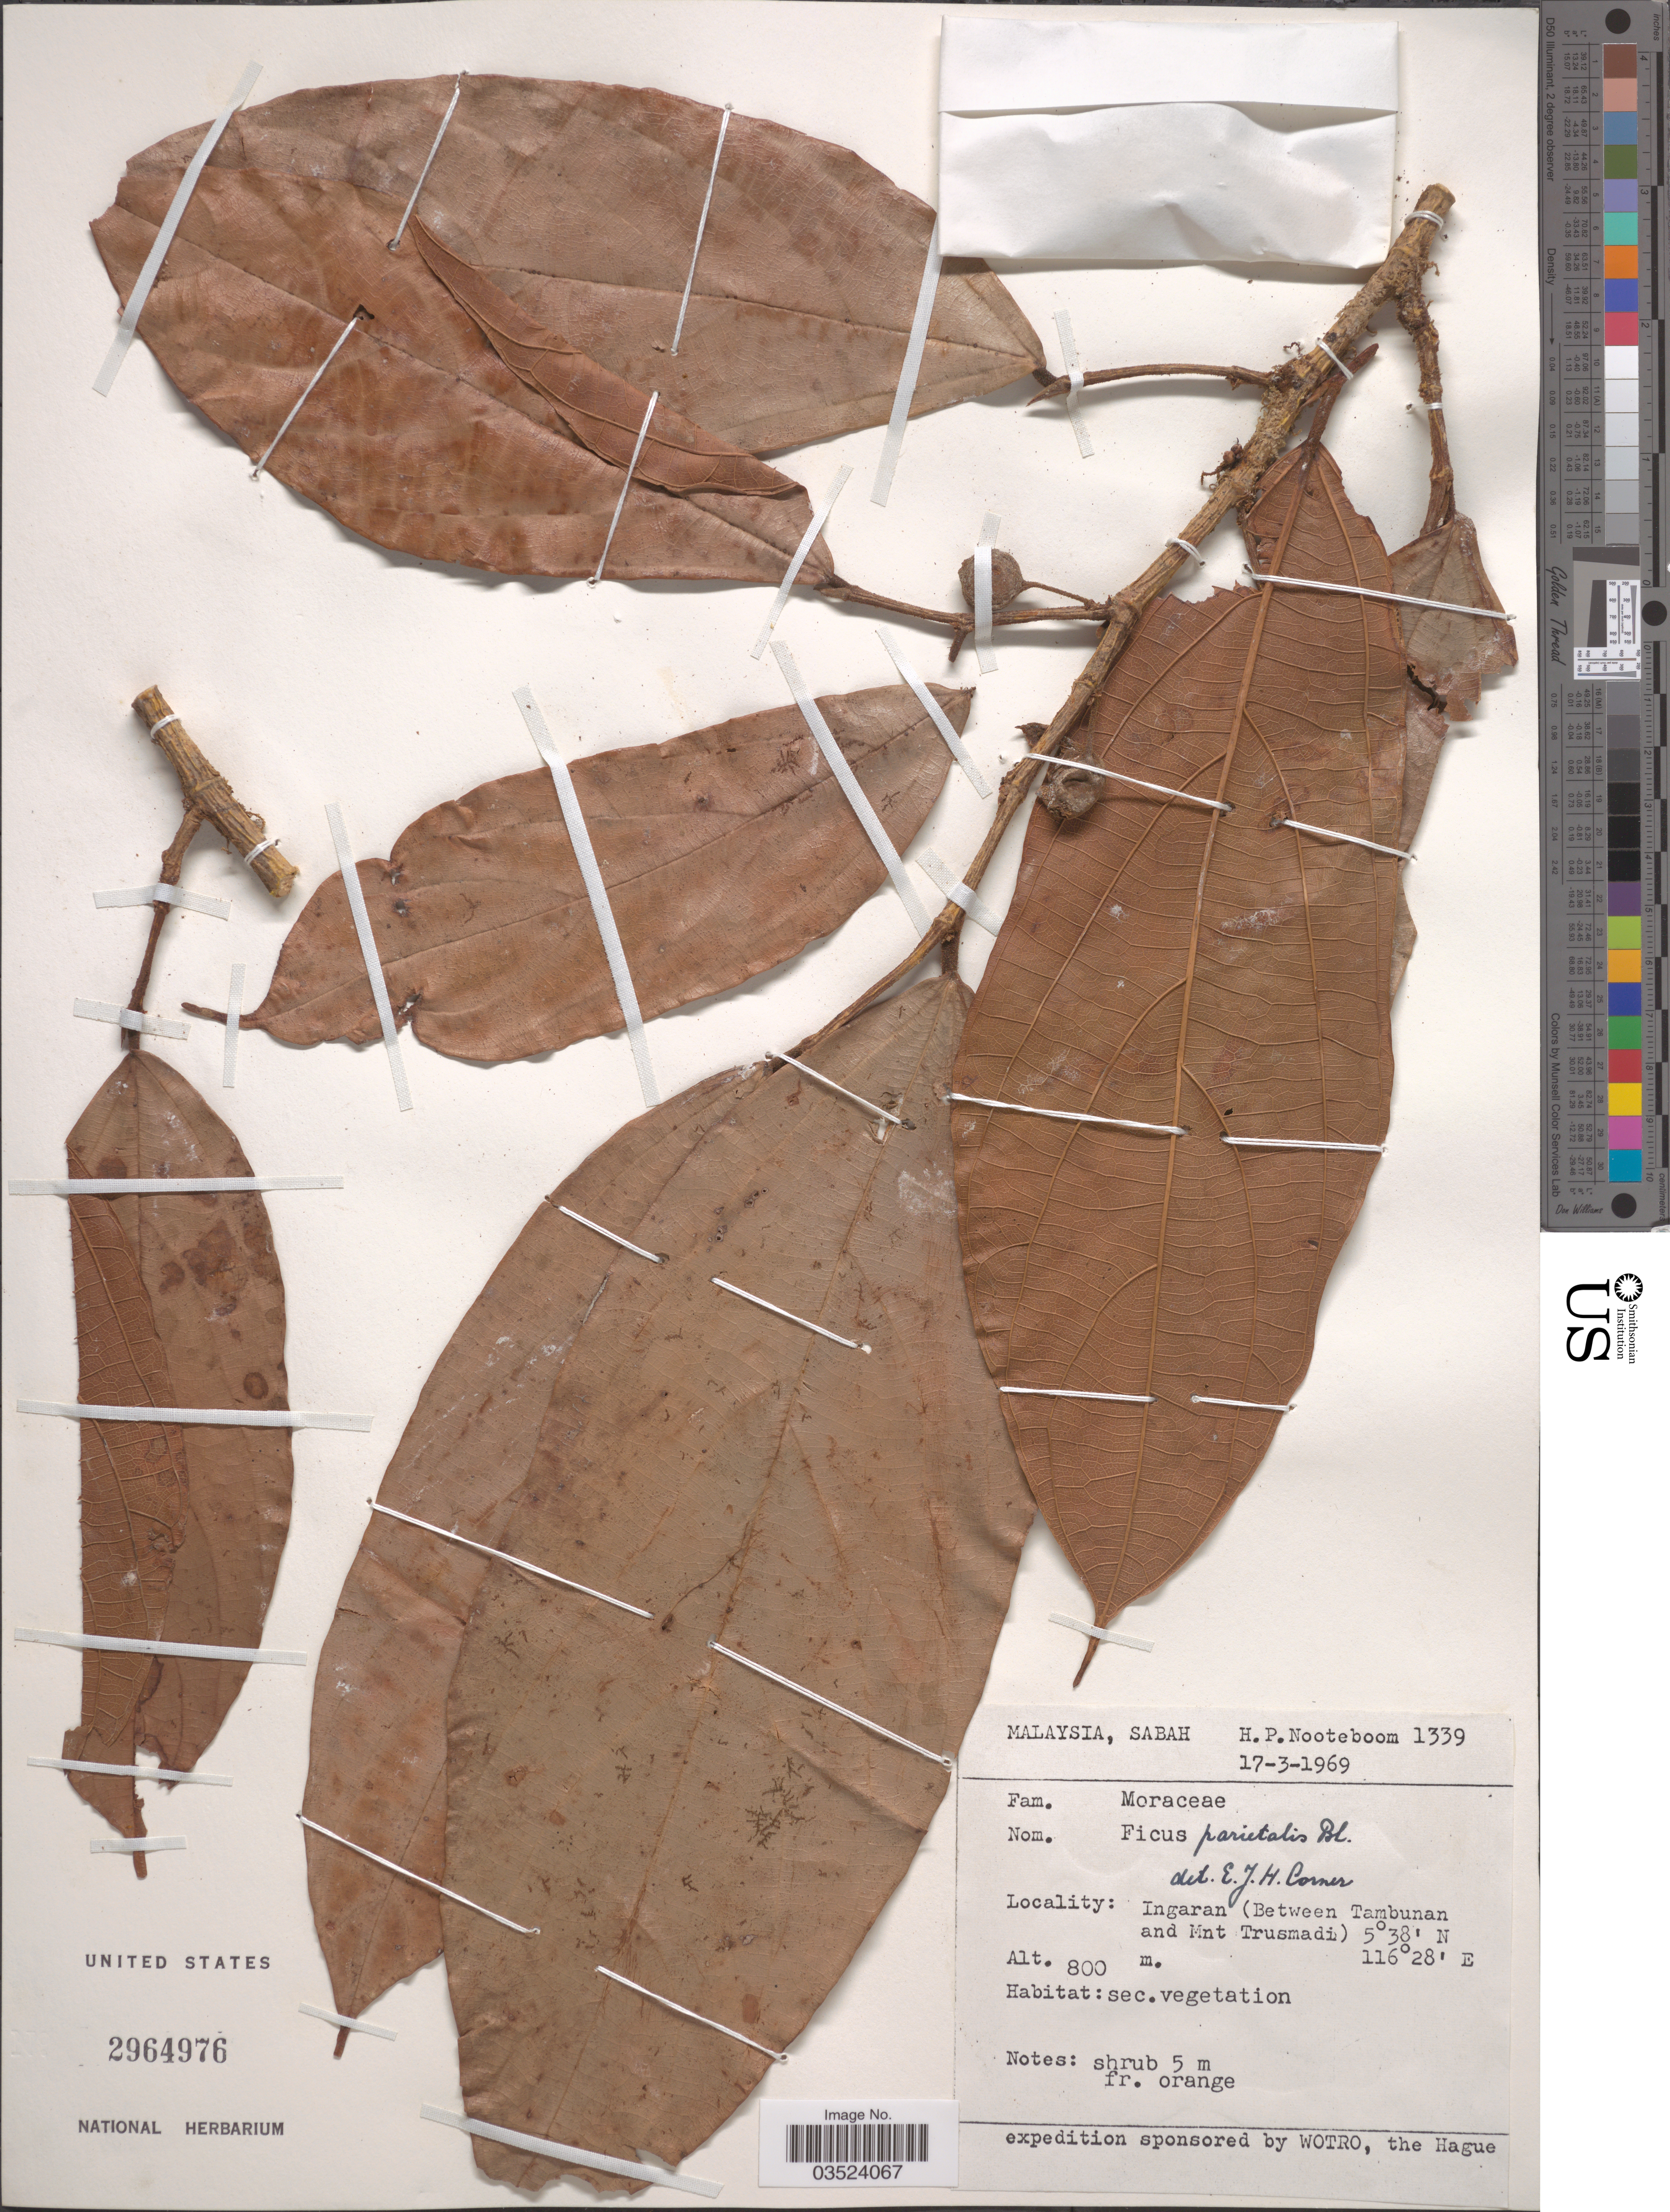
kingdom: Plantae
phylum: Tracheophyta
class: Magnoliopsida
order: Rosales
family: Moraceae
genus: Ficus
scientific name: Ficus parietalis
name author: Blume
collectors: H. P. Nooteboom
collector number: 1339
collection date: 1969-03-17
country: Malaysia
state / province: Sabah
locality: Ingaran (Between Tambunan and Mnt Trusmadi).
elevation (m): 800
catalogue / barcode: US 2964976